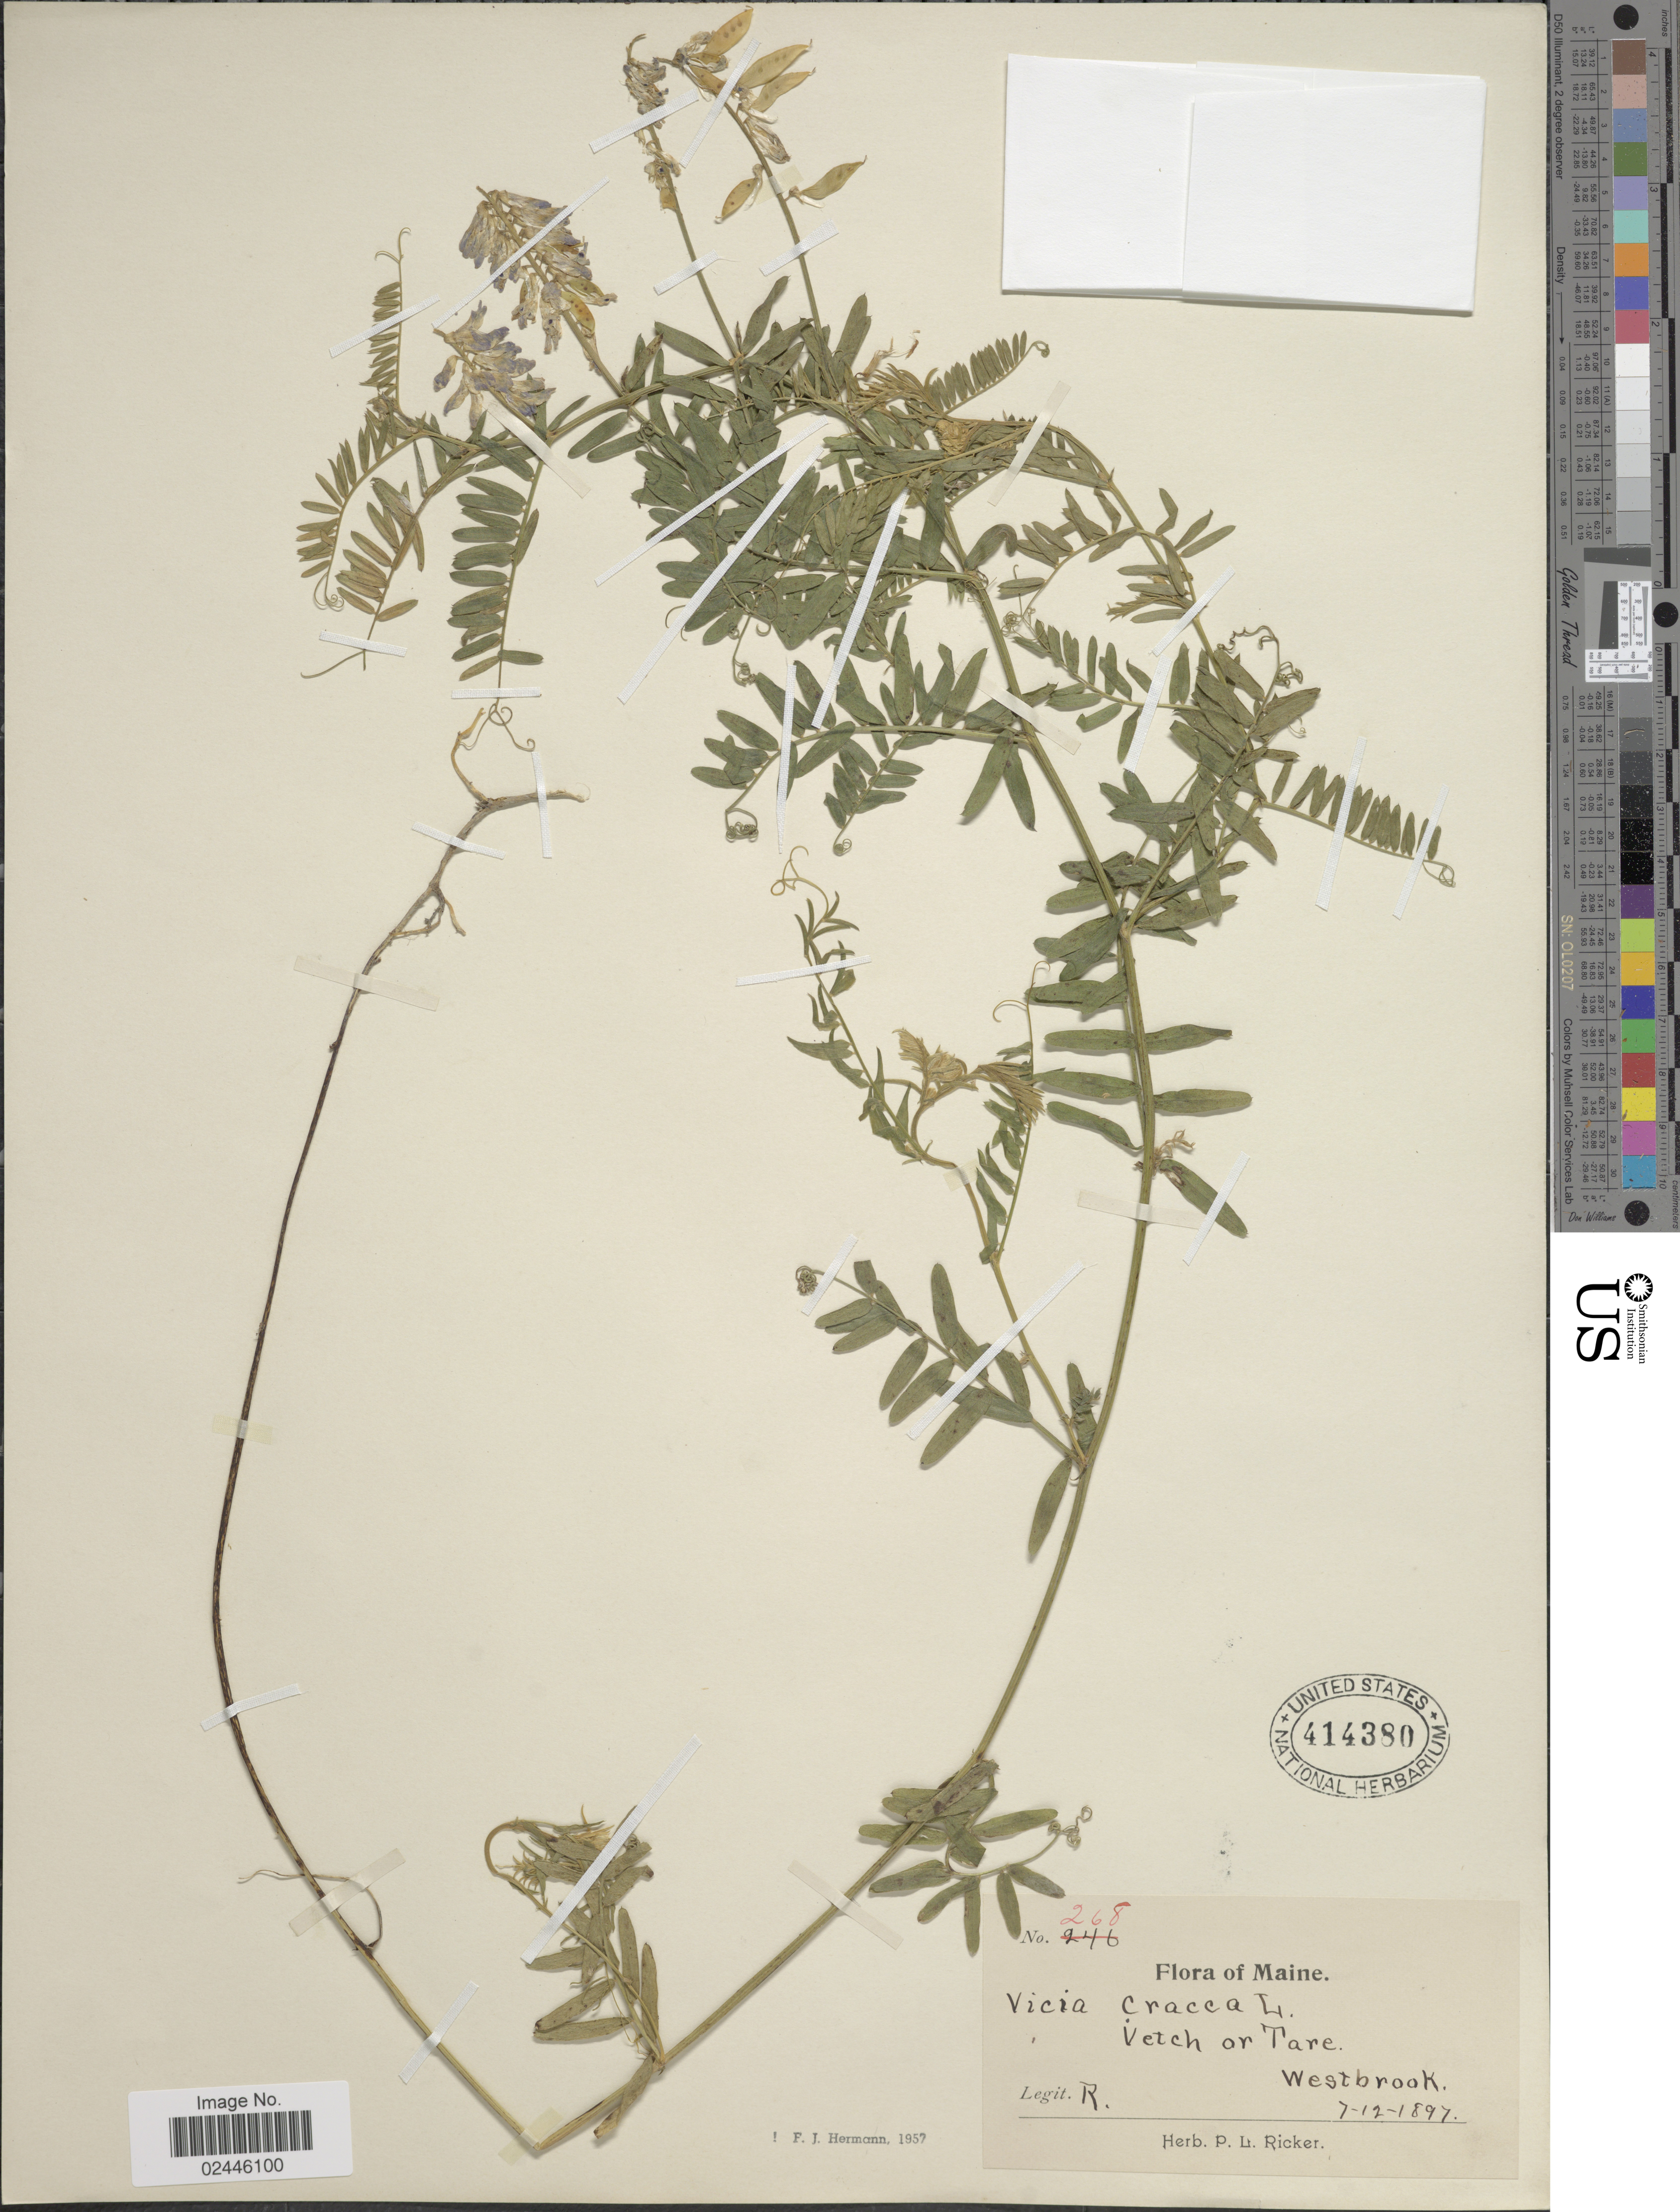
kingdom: Plantae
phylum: Tracheophyta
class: Magnoliopsida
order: Fabales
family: Fabaceae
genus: Vicia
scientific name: Vicia cracca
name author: L.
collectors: P. Ricker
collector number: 268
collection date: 1897-12-07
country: United States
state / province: Maine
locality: Vetch or Tare, Westbrook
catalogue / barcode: US 414380